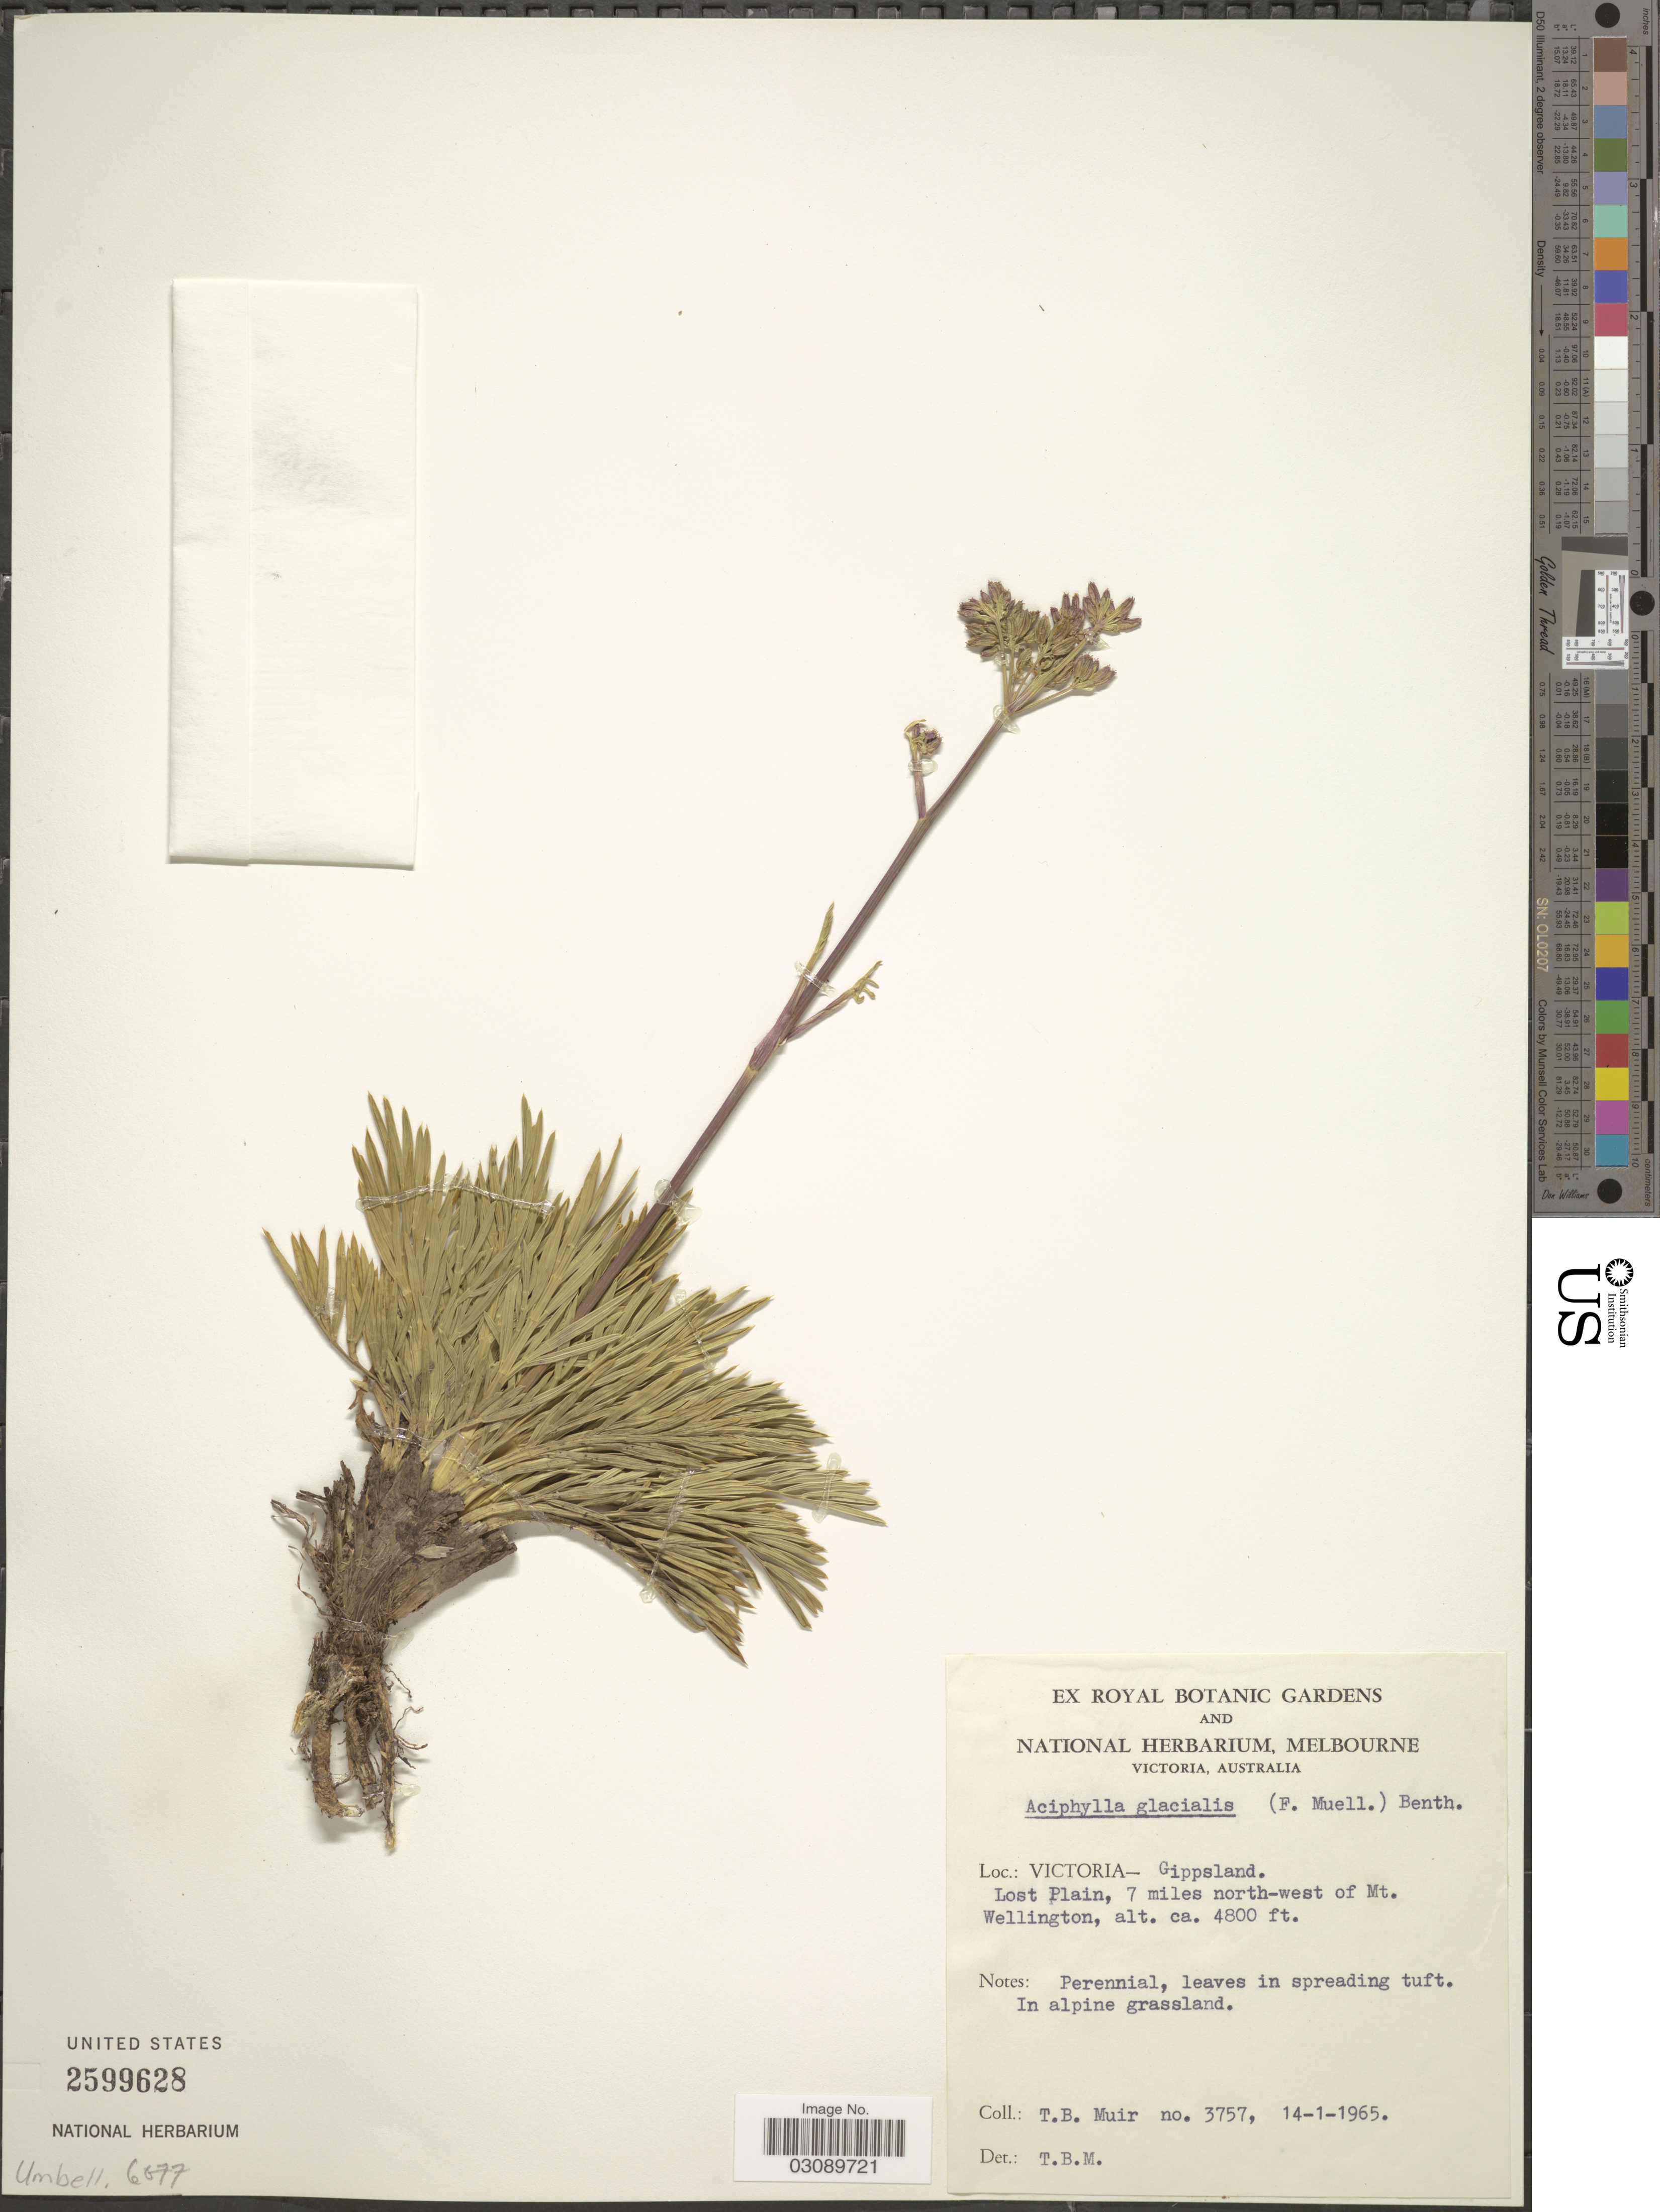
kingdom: Plantae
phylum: Tracheophyta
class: Magnoliopsida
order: Apiales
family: Apiaceae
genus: Aciphylla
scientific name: Aciphylla glacialis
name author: (F. Muell.) Benth.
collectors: T. Muir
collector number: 3757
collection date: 1965-01-14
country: Australia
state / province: Victoria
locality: Victoria - Gippsland. Lost Plain, 7 miles north-west of Mt. Wellington.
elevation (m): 1463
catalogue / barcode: US 2599628